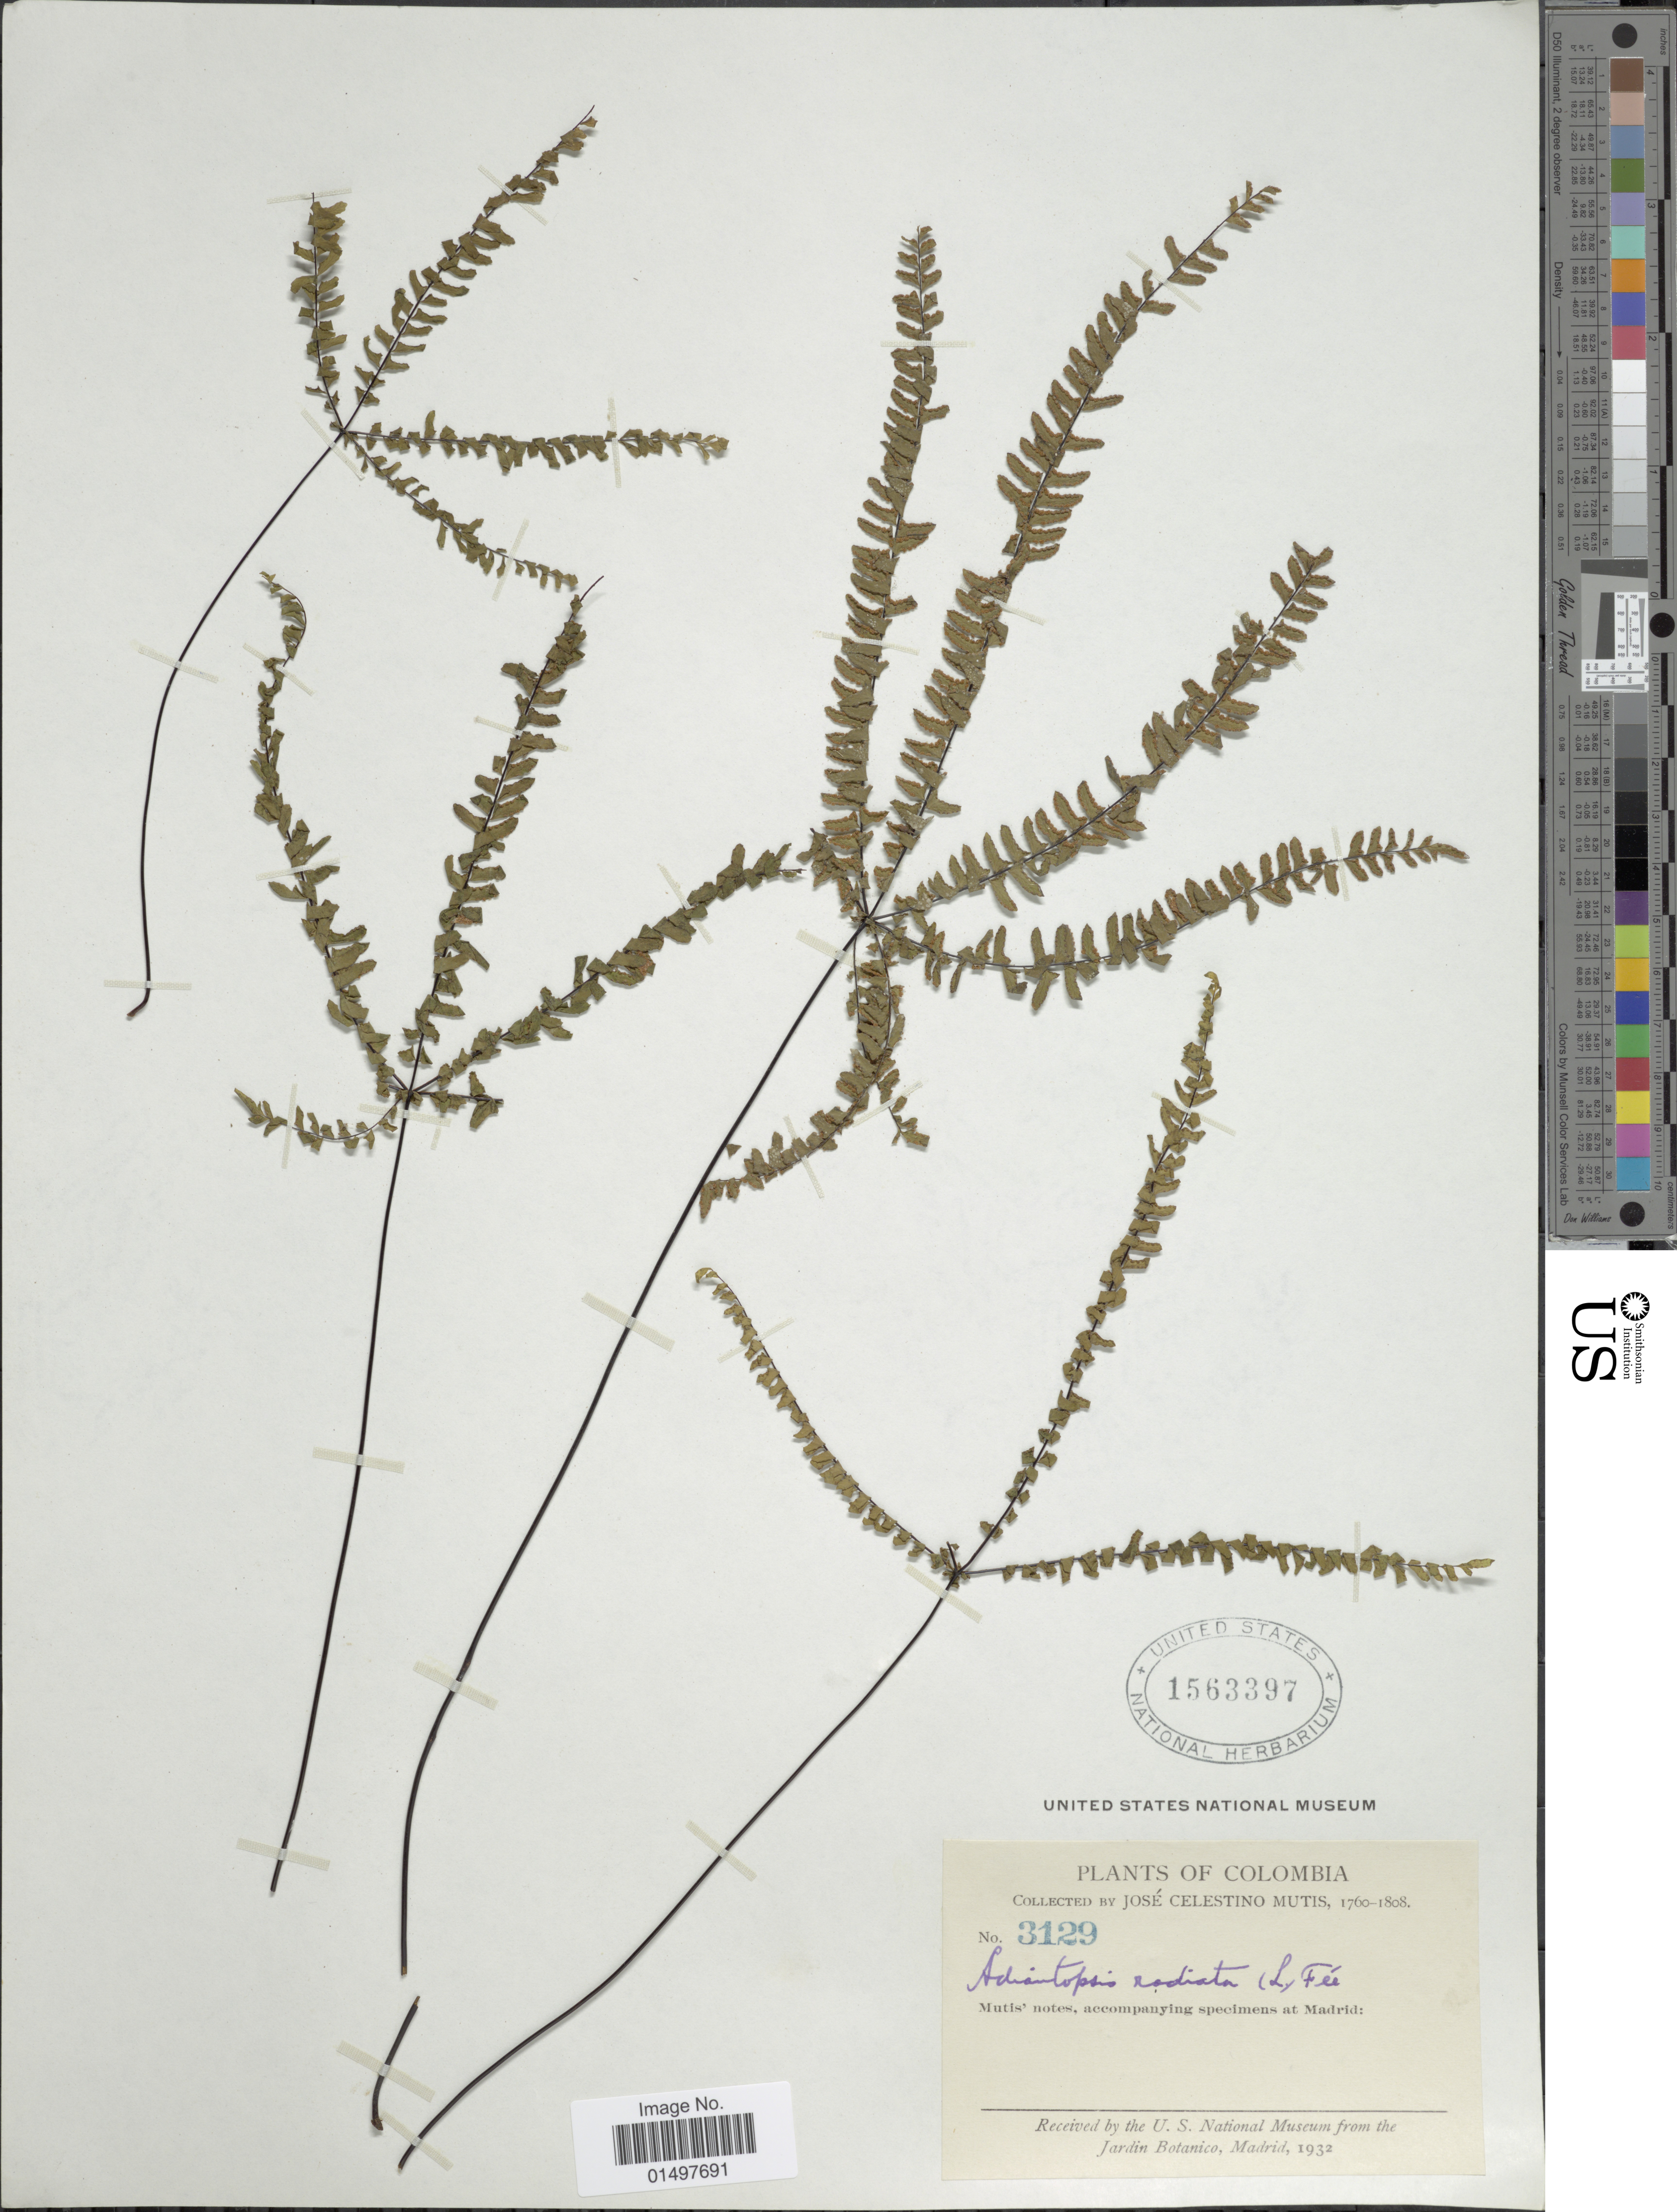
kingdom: Plantae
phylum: Tracheophyta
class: Polypodiopsida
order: Polypodiales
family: Pteridaceae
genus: Adiantopsis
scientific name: Adiantopsis radiata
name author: (L.) Fée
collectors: J. C. B. Mutis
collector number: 3129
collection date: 1760/1808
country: Colombia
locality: Mutis' notes, accompanying specimens at Madrid.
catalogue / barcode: US 1563397